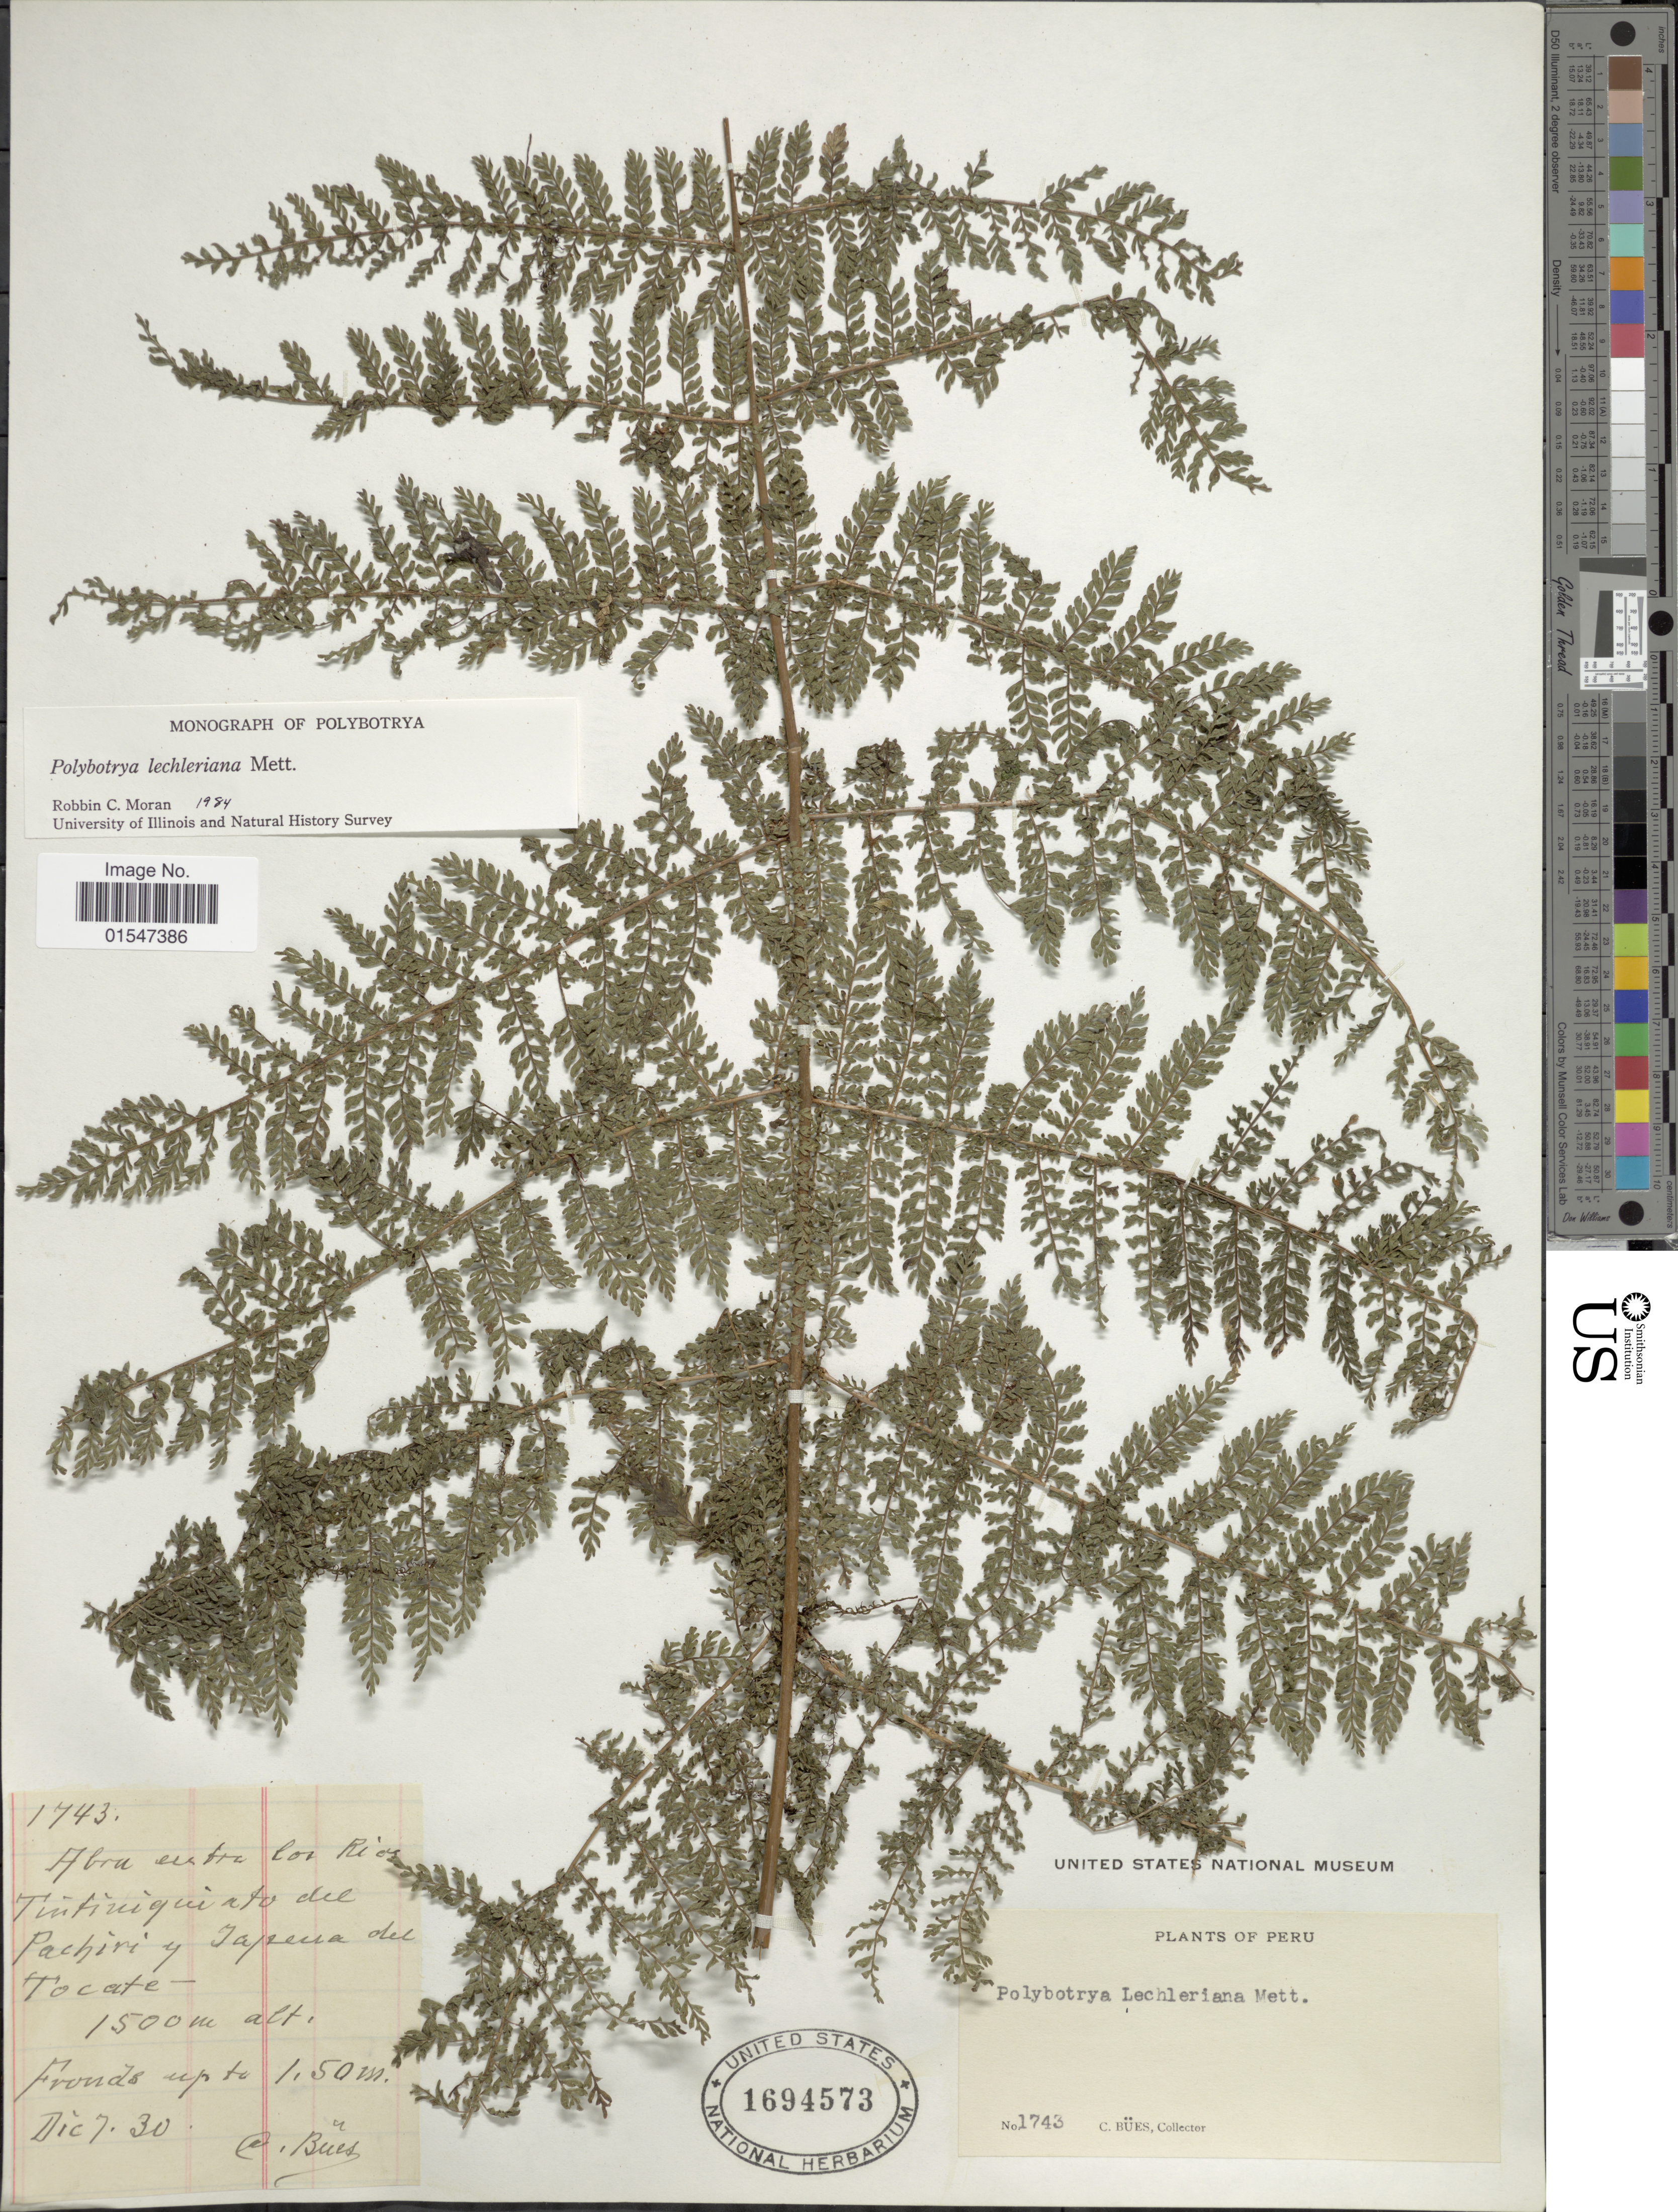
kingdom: Plantae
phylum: Tracheophyta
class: Polypodiopsida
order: Polypodiales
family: Dryopteridaceae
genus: Polybotrya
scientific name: Polybotrya lechleriana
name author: Mett.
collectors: C. Bues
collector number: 1743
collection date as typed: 30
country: Peru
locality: Abra estar los Rios Tintiniquiato del Pachiri y Tapeua del Tocate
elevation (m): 1500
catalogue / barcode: US 1694573